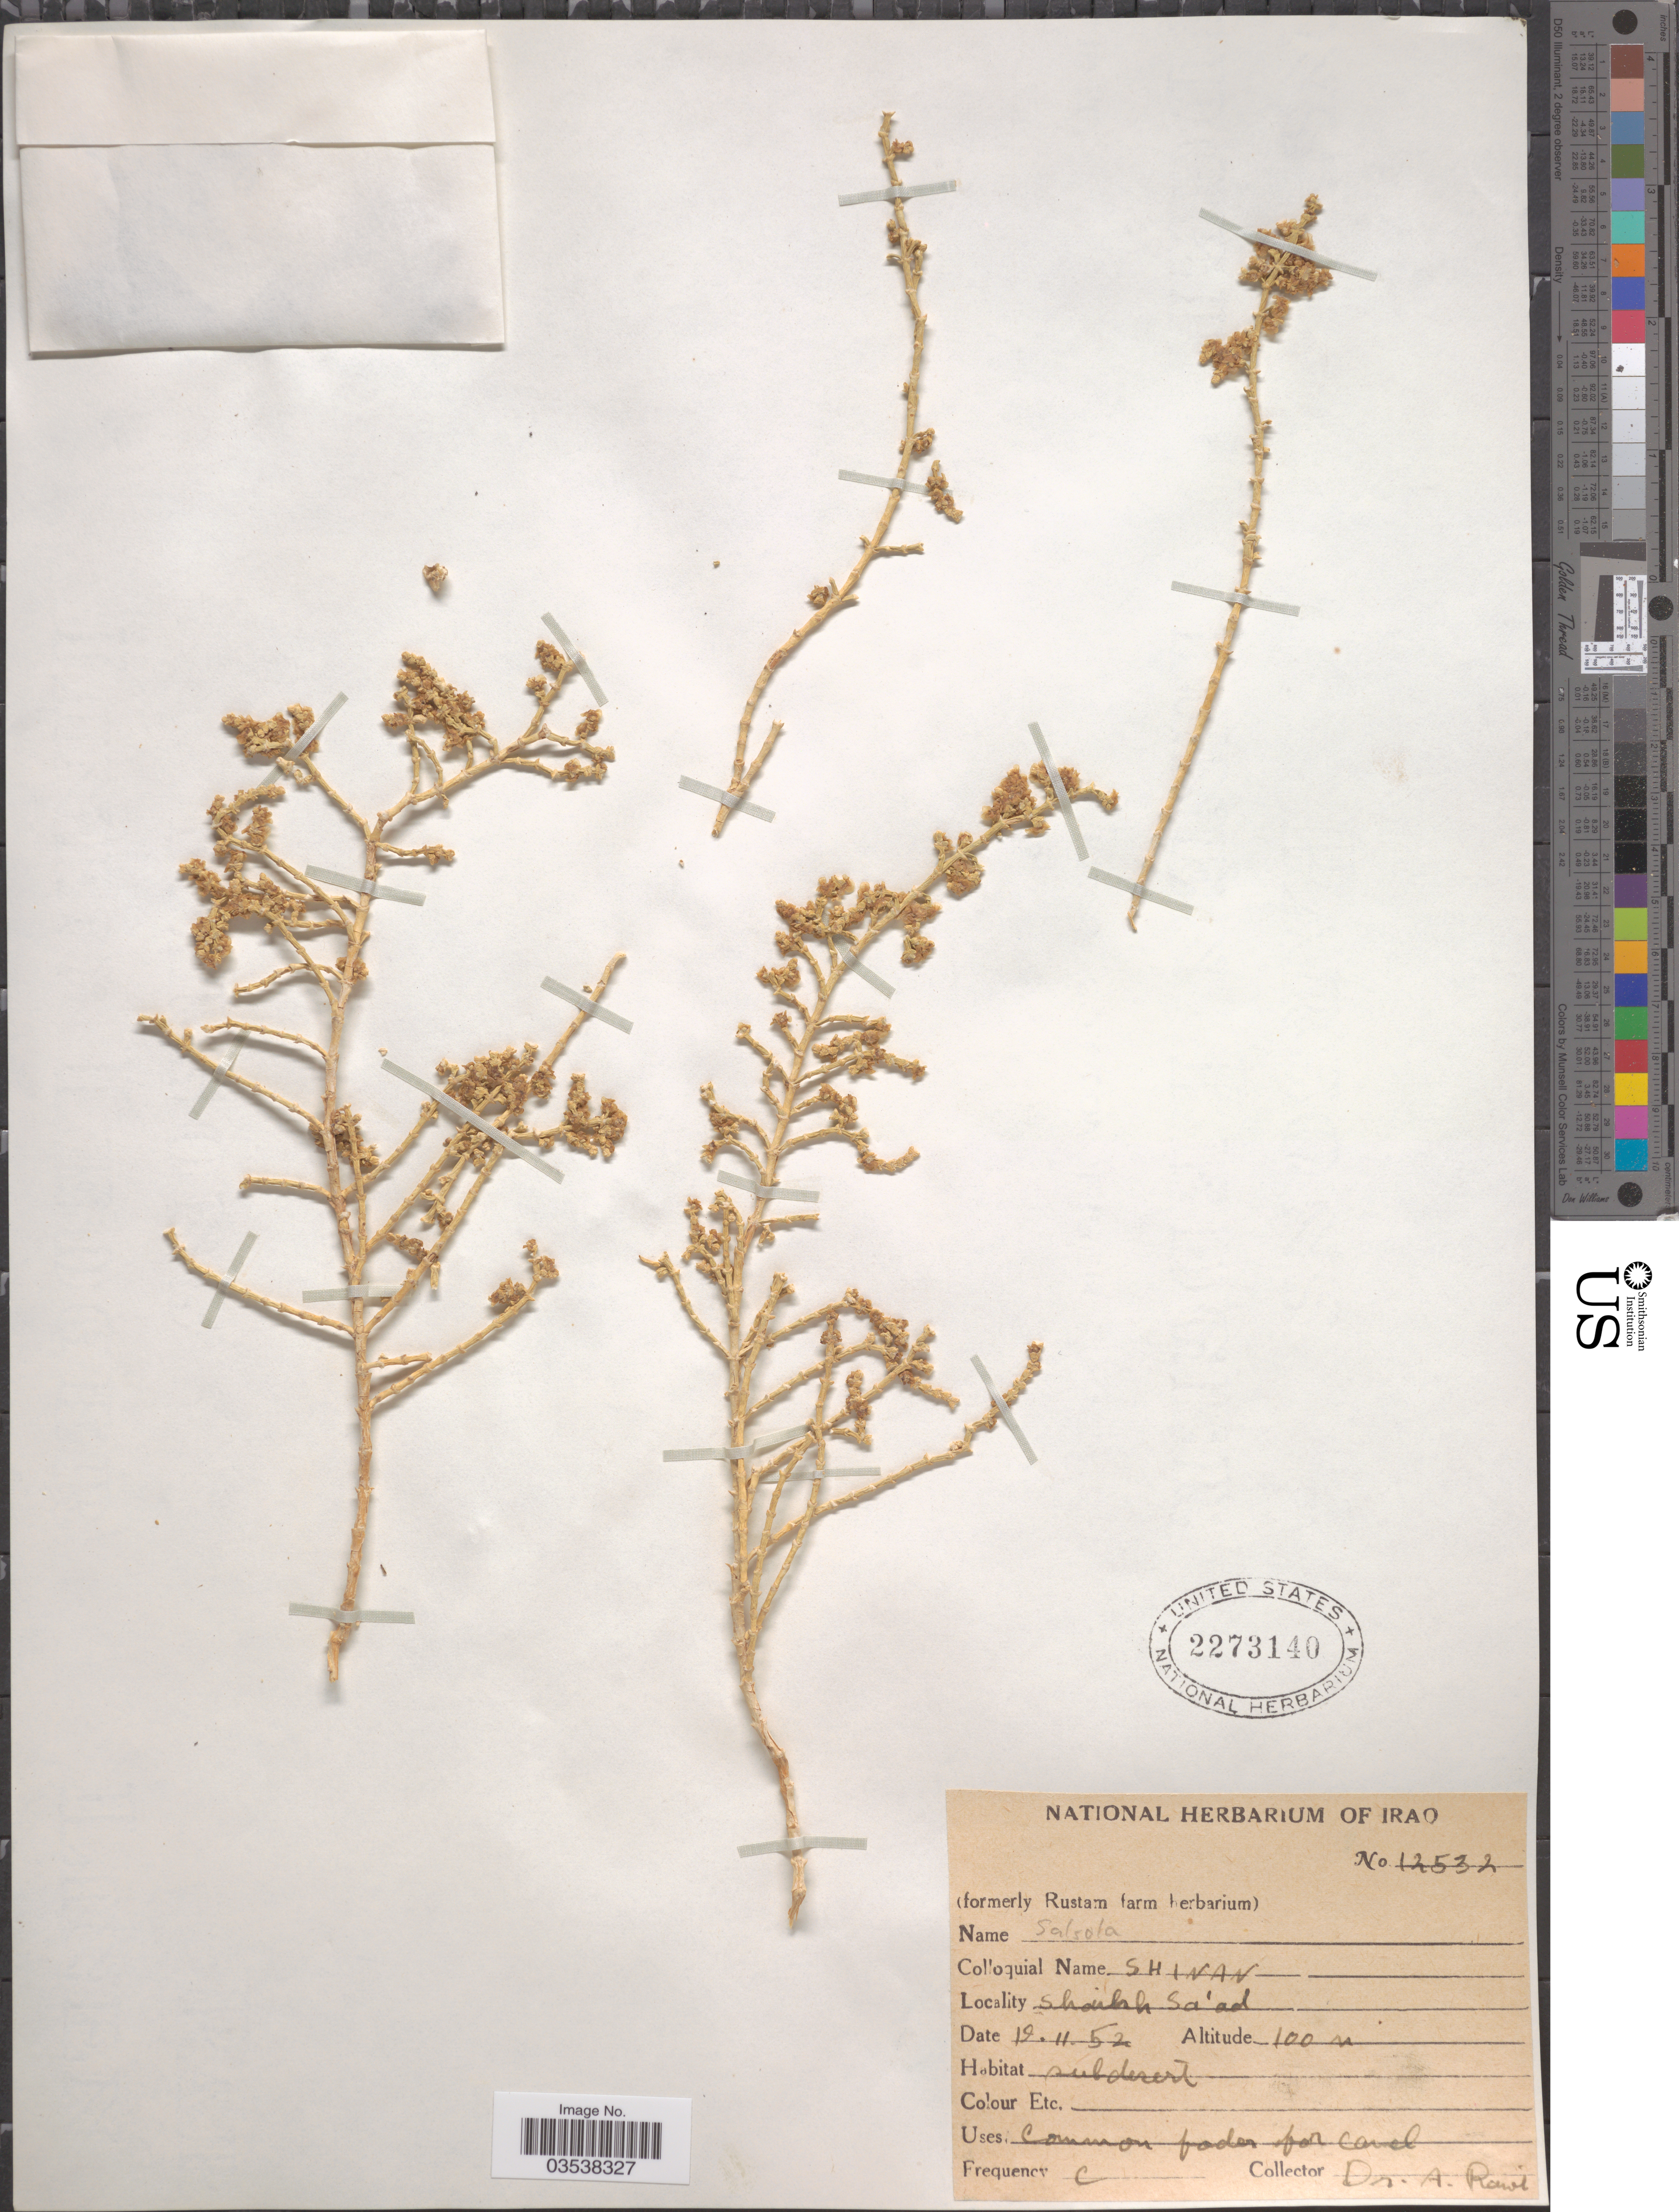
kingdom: Plantae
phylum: Tracheophyta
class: Magnoliopsida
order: Caryophyllales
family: Amaranthaceae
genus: Salsola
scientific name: Salsola sp.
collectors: A. Rawi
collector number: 12532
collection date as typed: Transcribed d/m/y: 19/11/52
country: Iraq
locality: Shaikh Sa'ad.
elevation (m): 100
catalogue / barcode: US 2273140